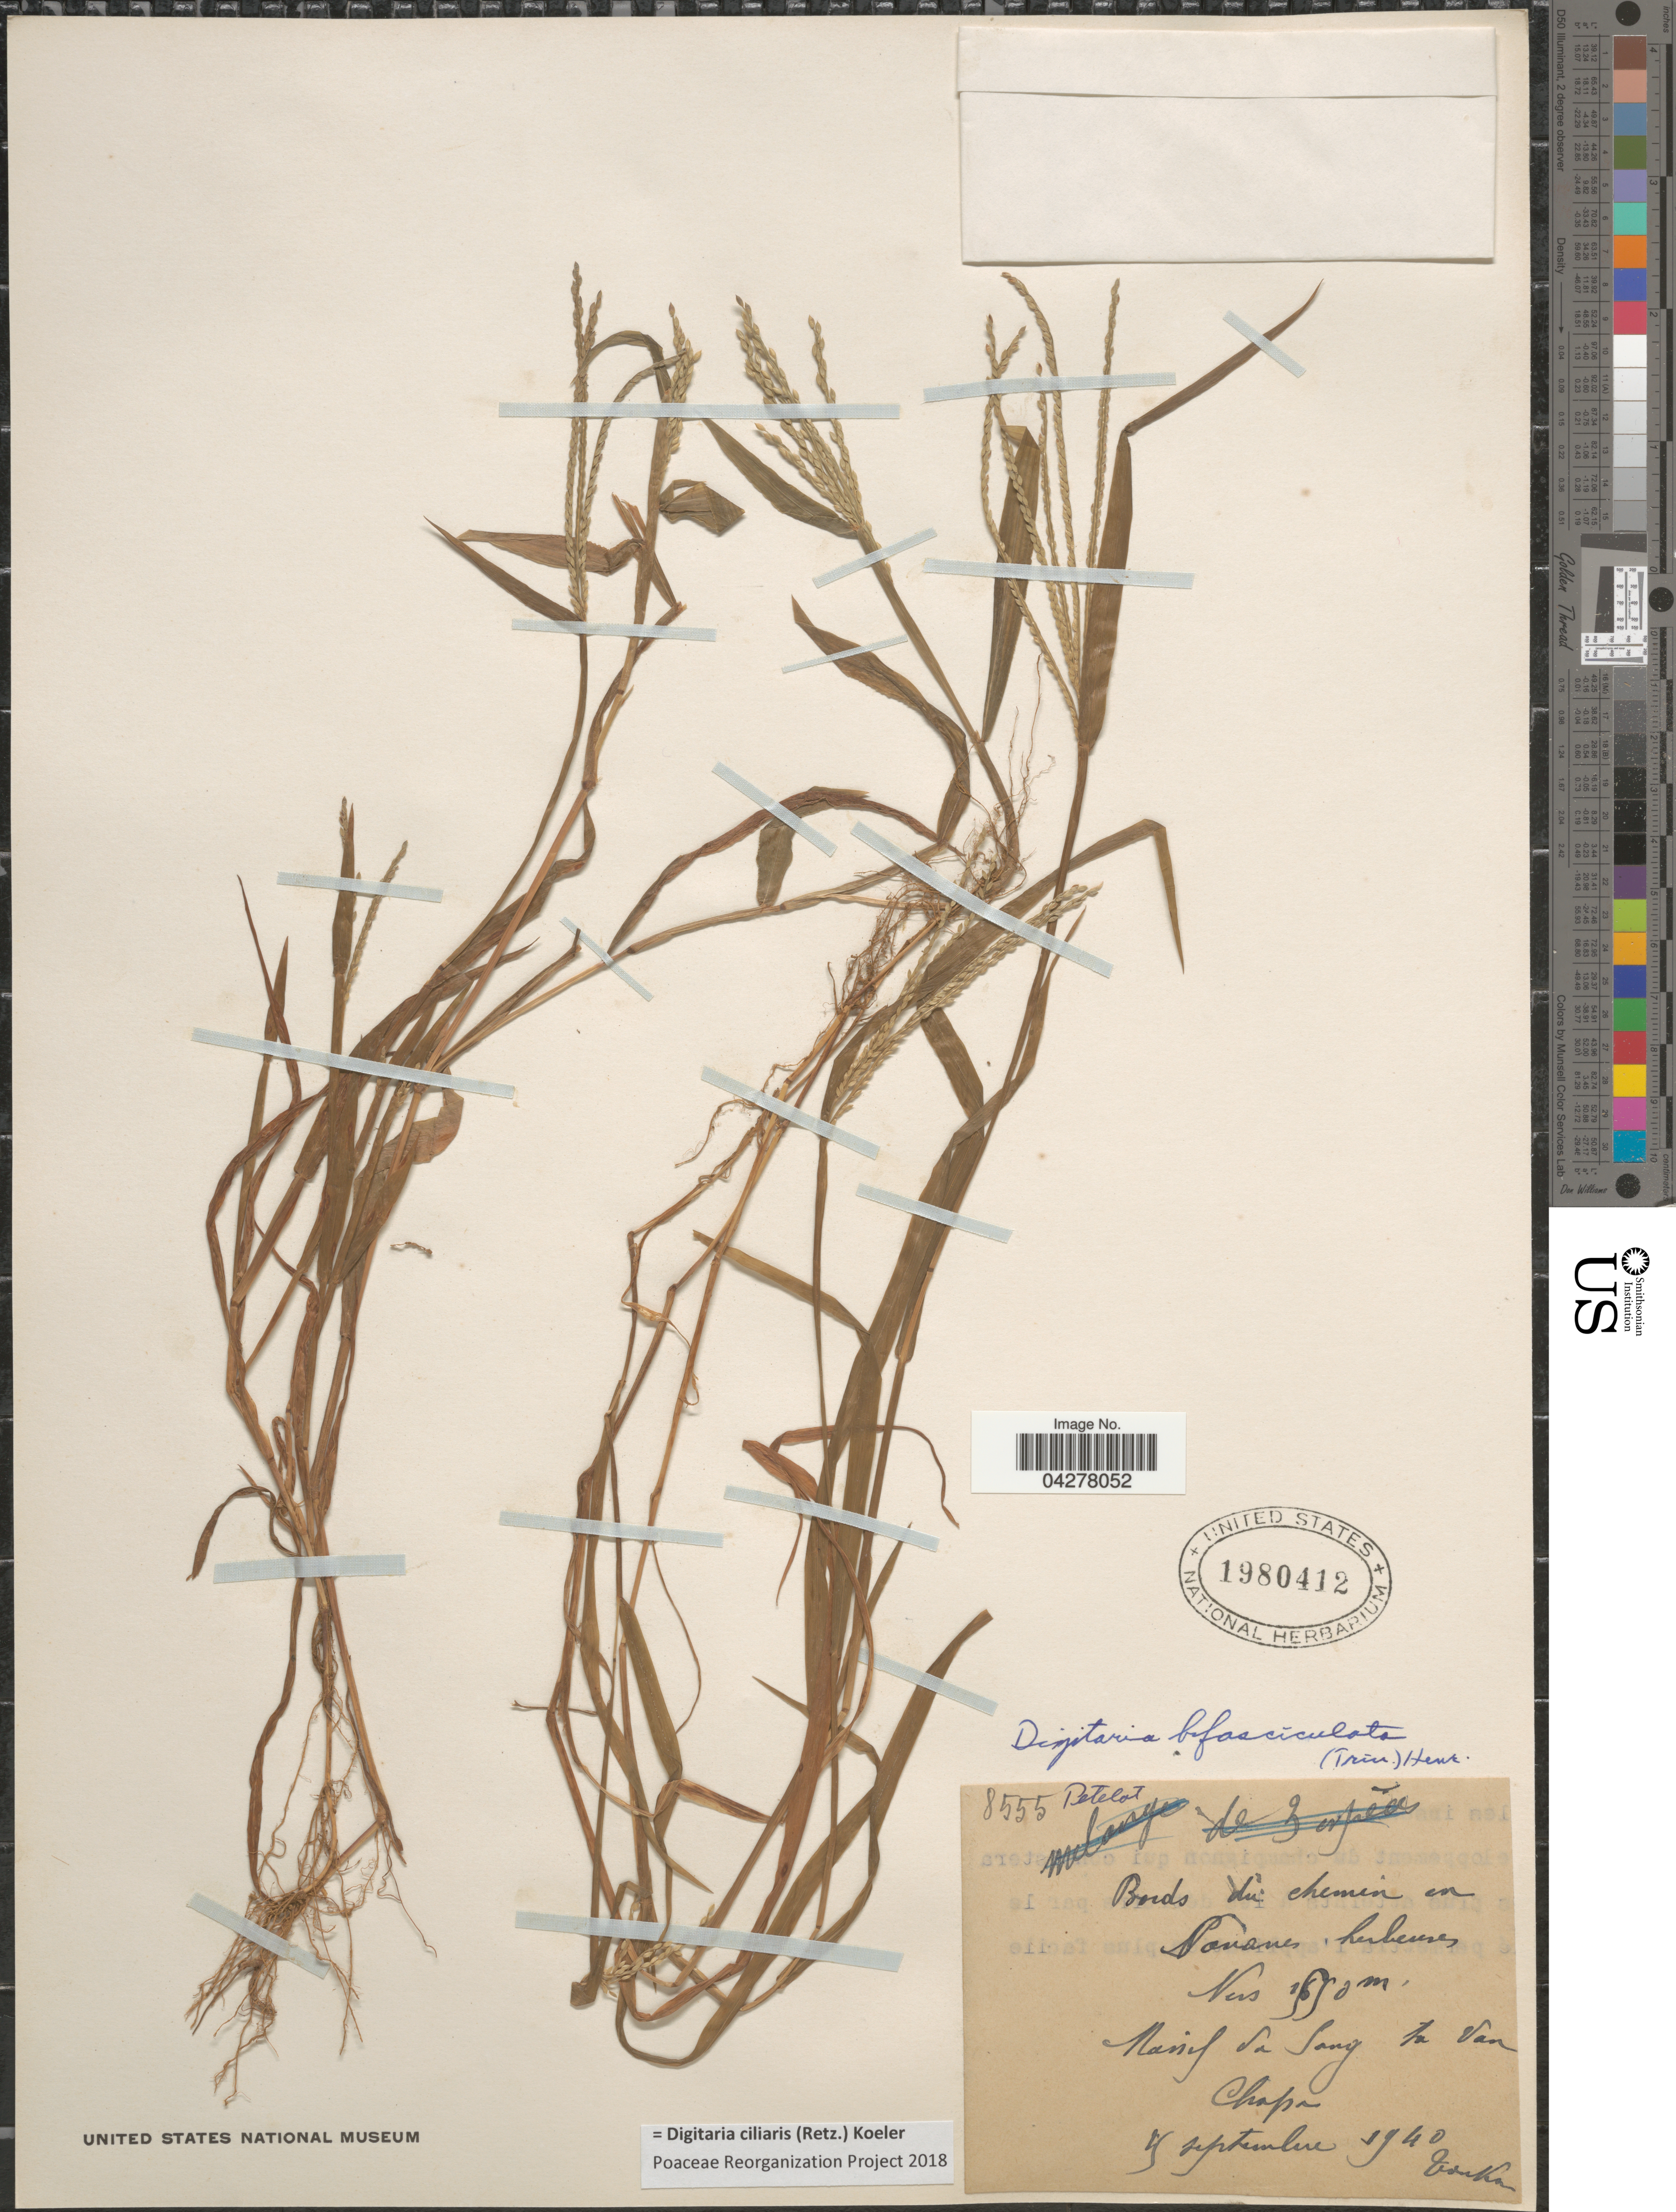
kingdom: Plantae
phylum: Tracheophyta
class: Liliopsida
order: Poales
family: Poaceae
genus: Digitaria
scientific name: Digitaria compacta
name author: (Roth) Veldkamp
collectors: Pételot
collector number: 8555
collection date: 1940-09-25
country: Vietnam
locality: Bords du chemin en Savanes herbeuses. Massif da Song ta Van Chapa.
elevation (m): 1550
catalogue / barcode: US 1980412